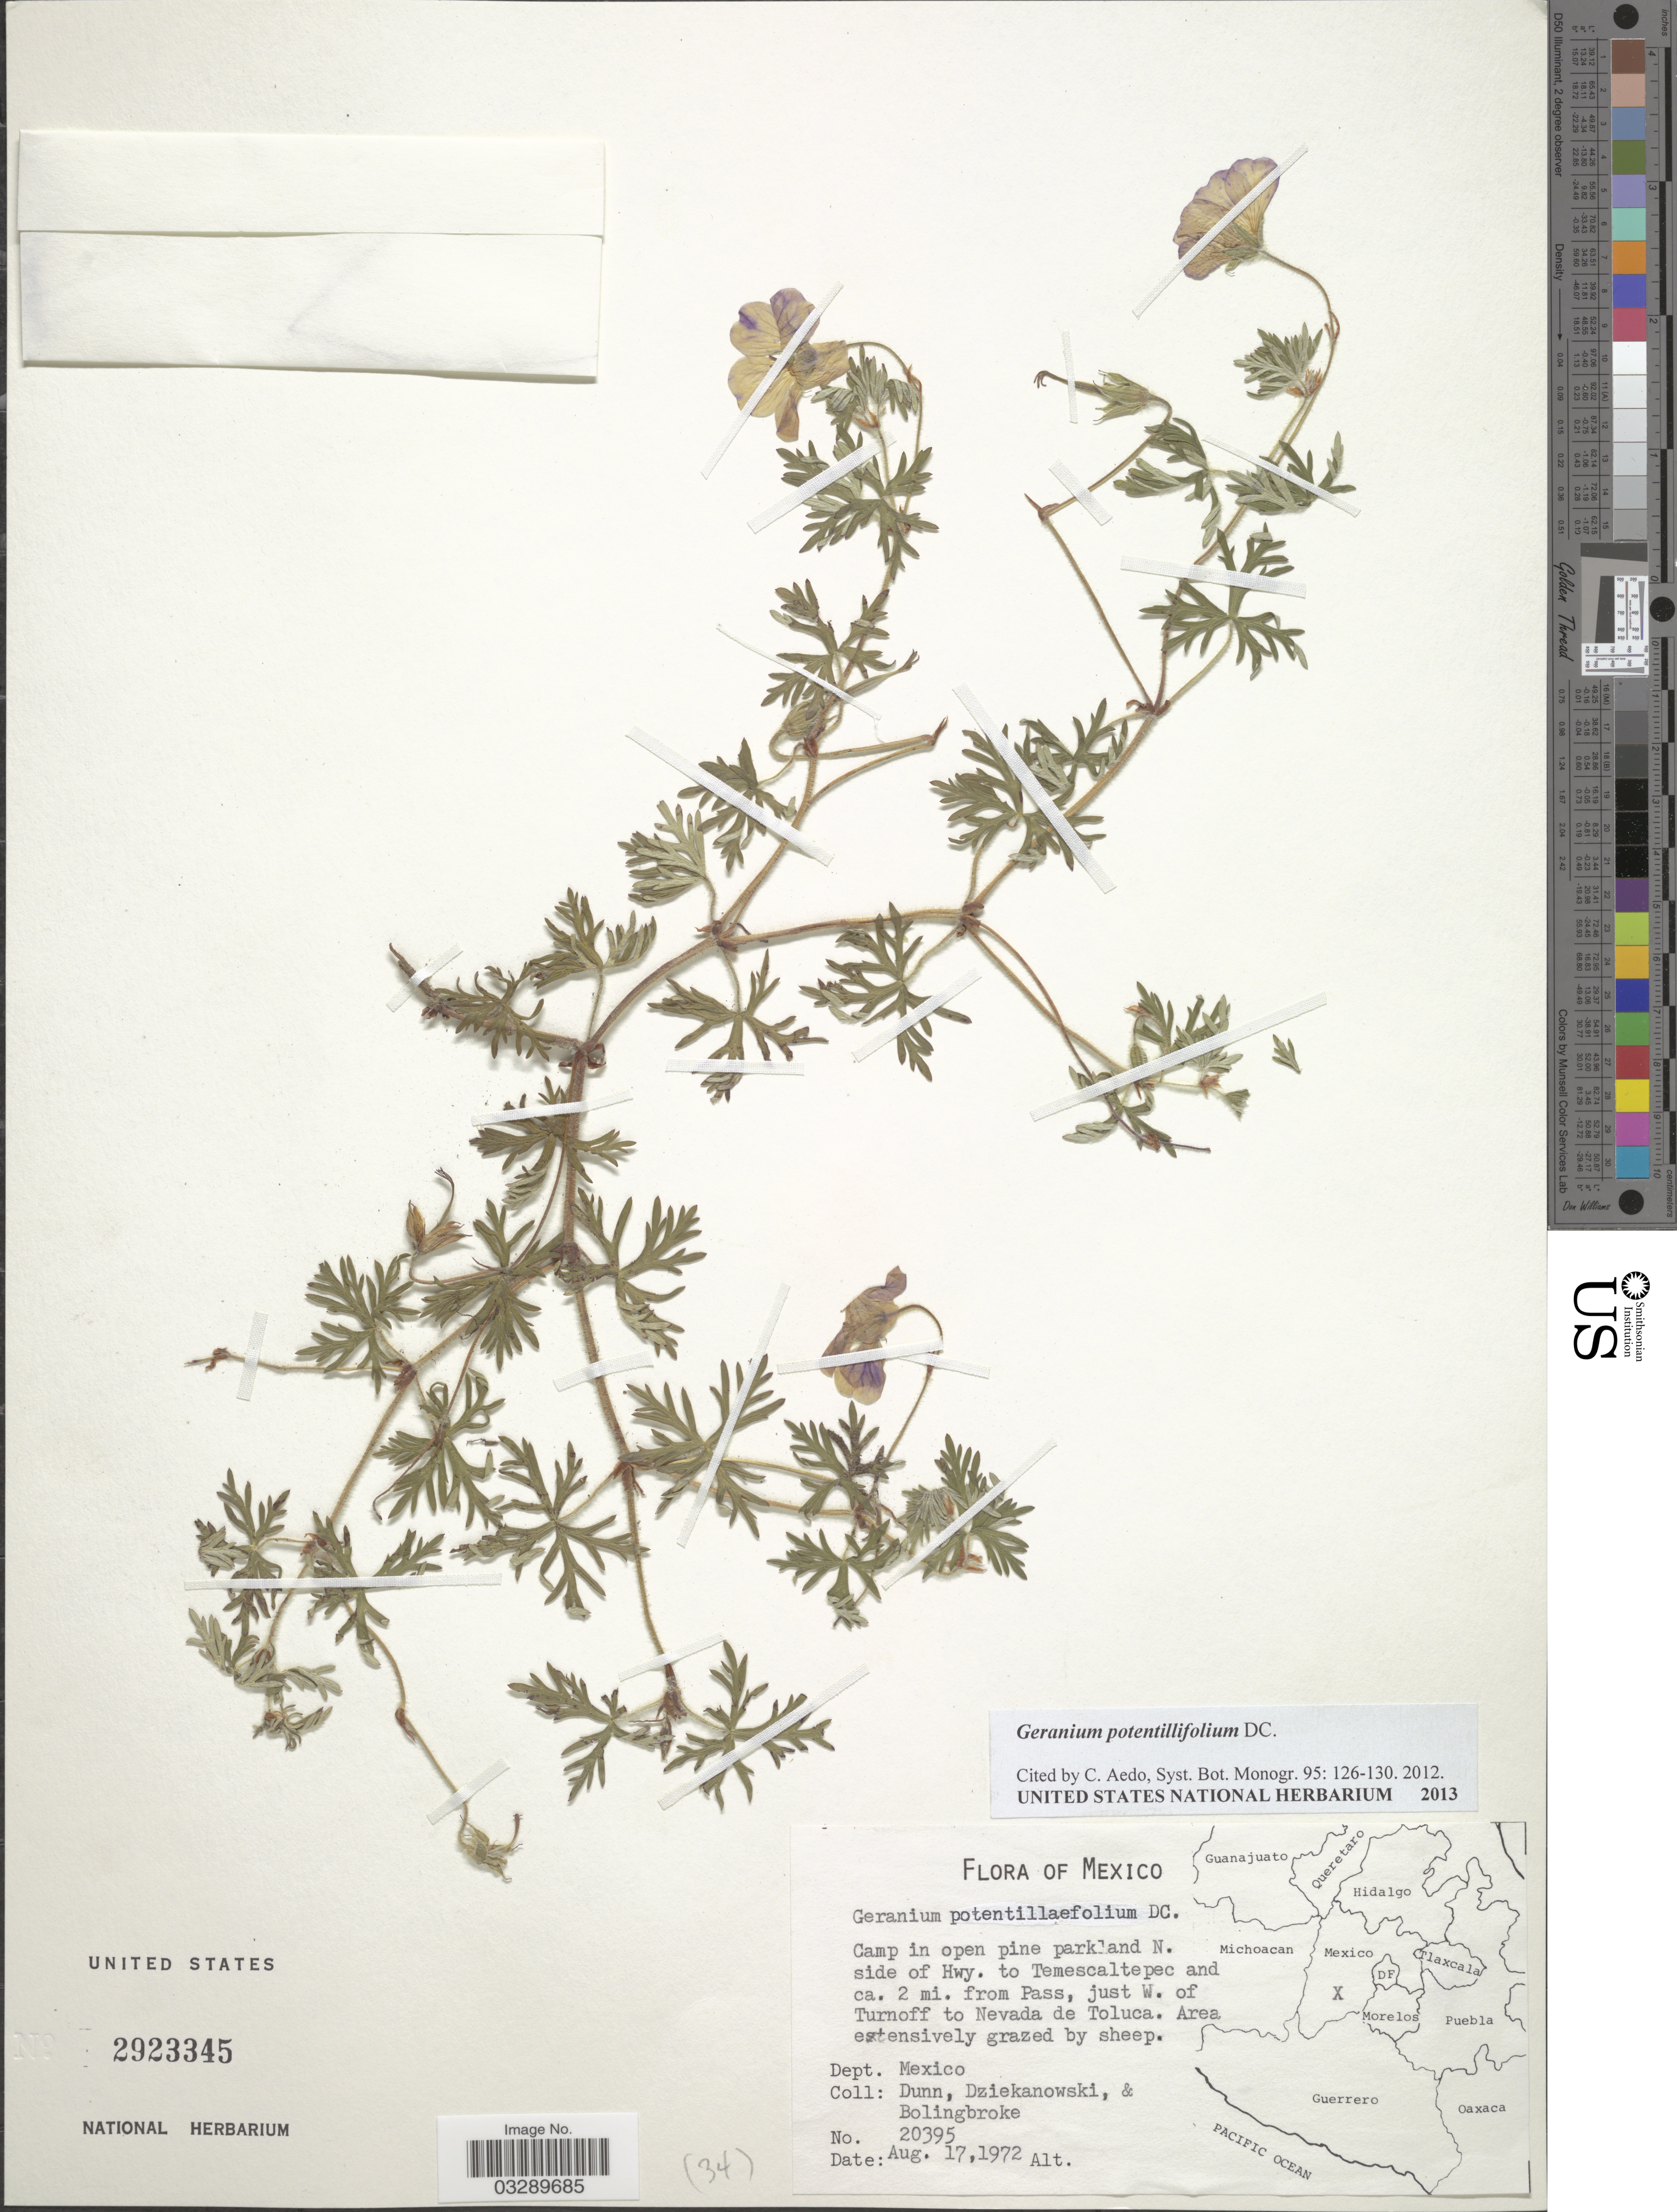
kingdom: Plantae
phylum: Tracheophyta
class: Magnoliopsida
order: Geraniales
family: Geraniaceae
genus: Geranium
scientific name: Geranium pontentillifolium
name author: DC.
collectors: -- Dunn, -. Dziekanowski & -. Bolingbroke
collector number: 20395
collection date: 1972-08-17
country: Mexico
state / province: México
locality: Camp in open pine parkland N. side of Hwy. to Temescaltepec and ca. 2 mi. from Pass, just W. of Turnoff to Nevada de Toluca.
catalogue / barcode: US 2923345